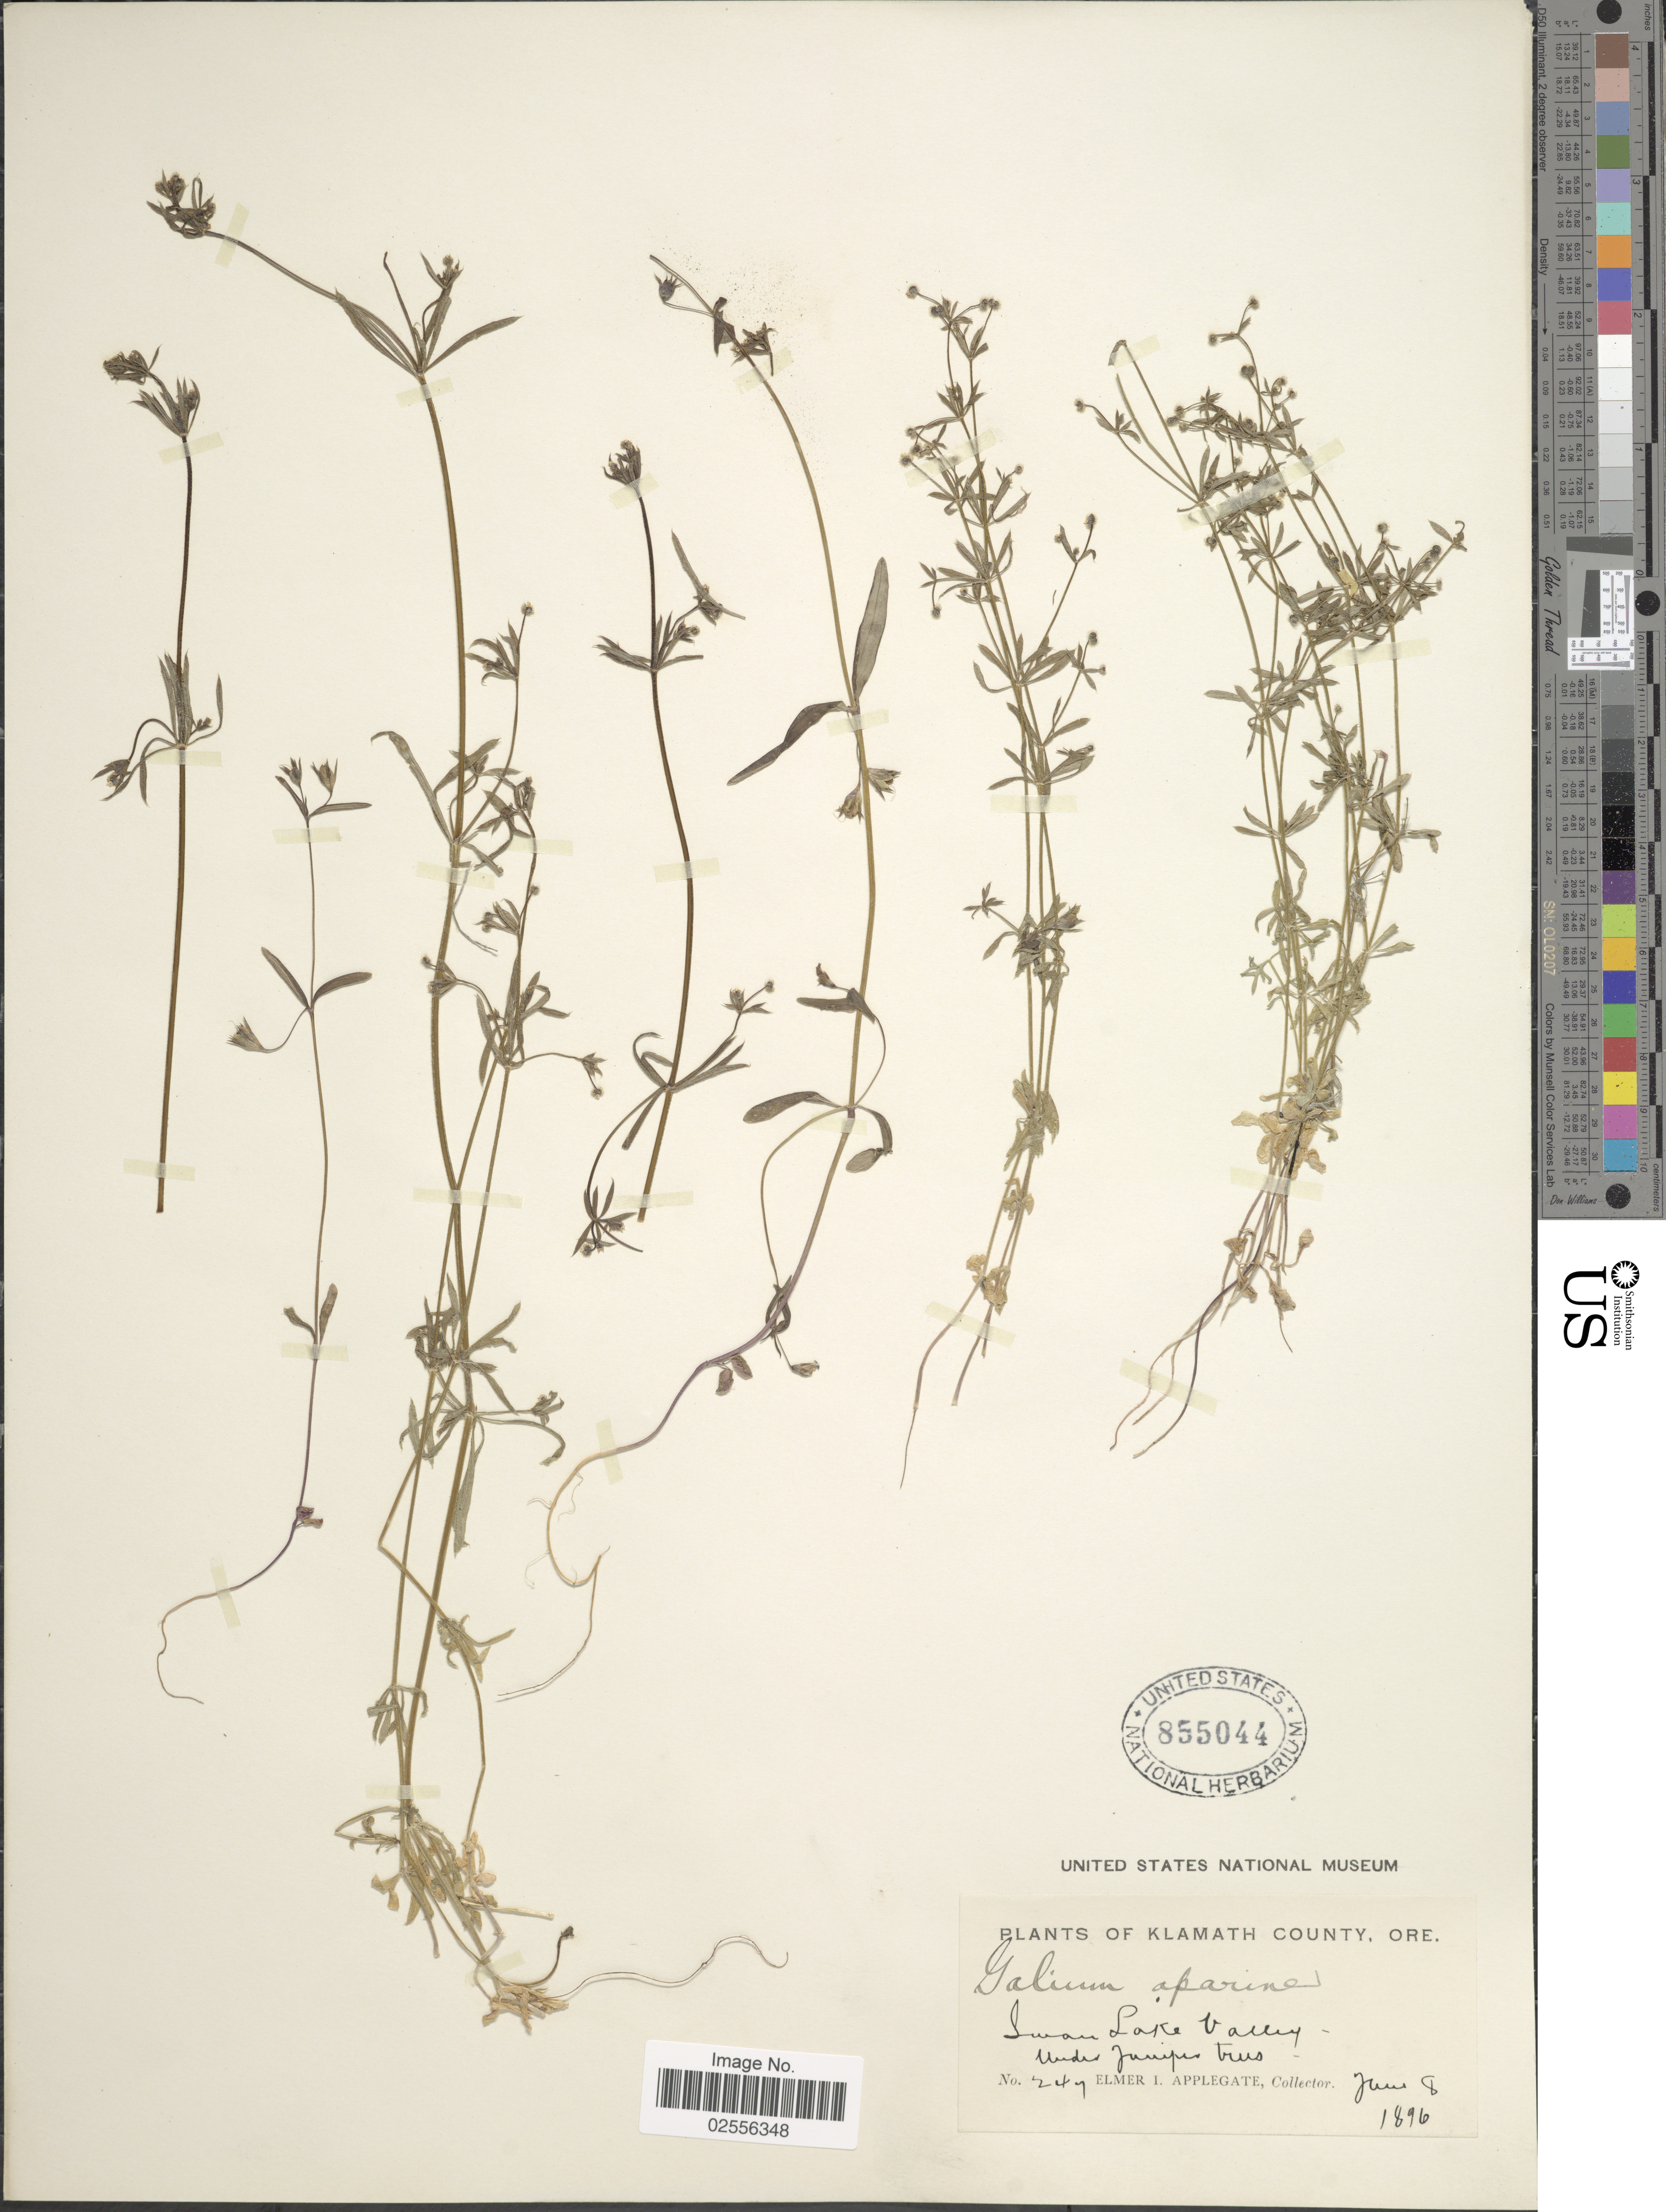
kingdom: Plantae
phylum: Tracheophyta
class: Magnoliopsida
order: Gentianales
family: Rubiaceae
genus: Galium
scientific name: Galium aparine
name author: L.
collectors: E. I. Applegate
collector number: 247*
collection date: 1896-06-08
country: United States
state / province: Oregon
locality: Klamath County. Swan Lake Valley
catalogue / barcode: US 855044